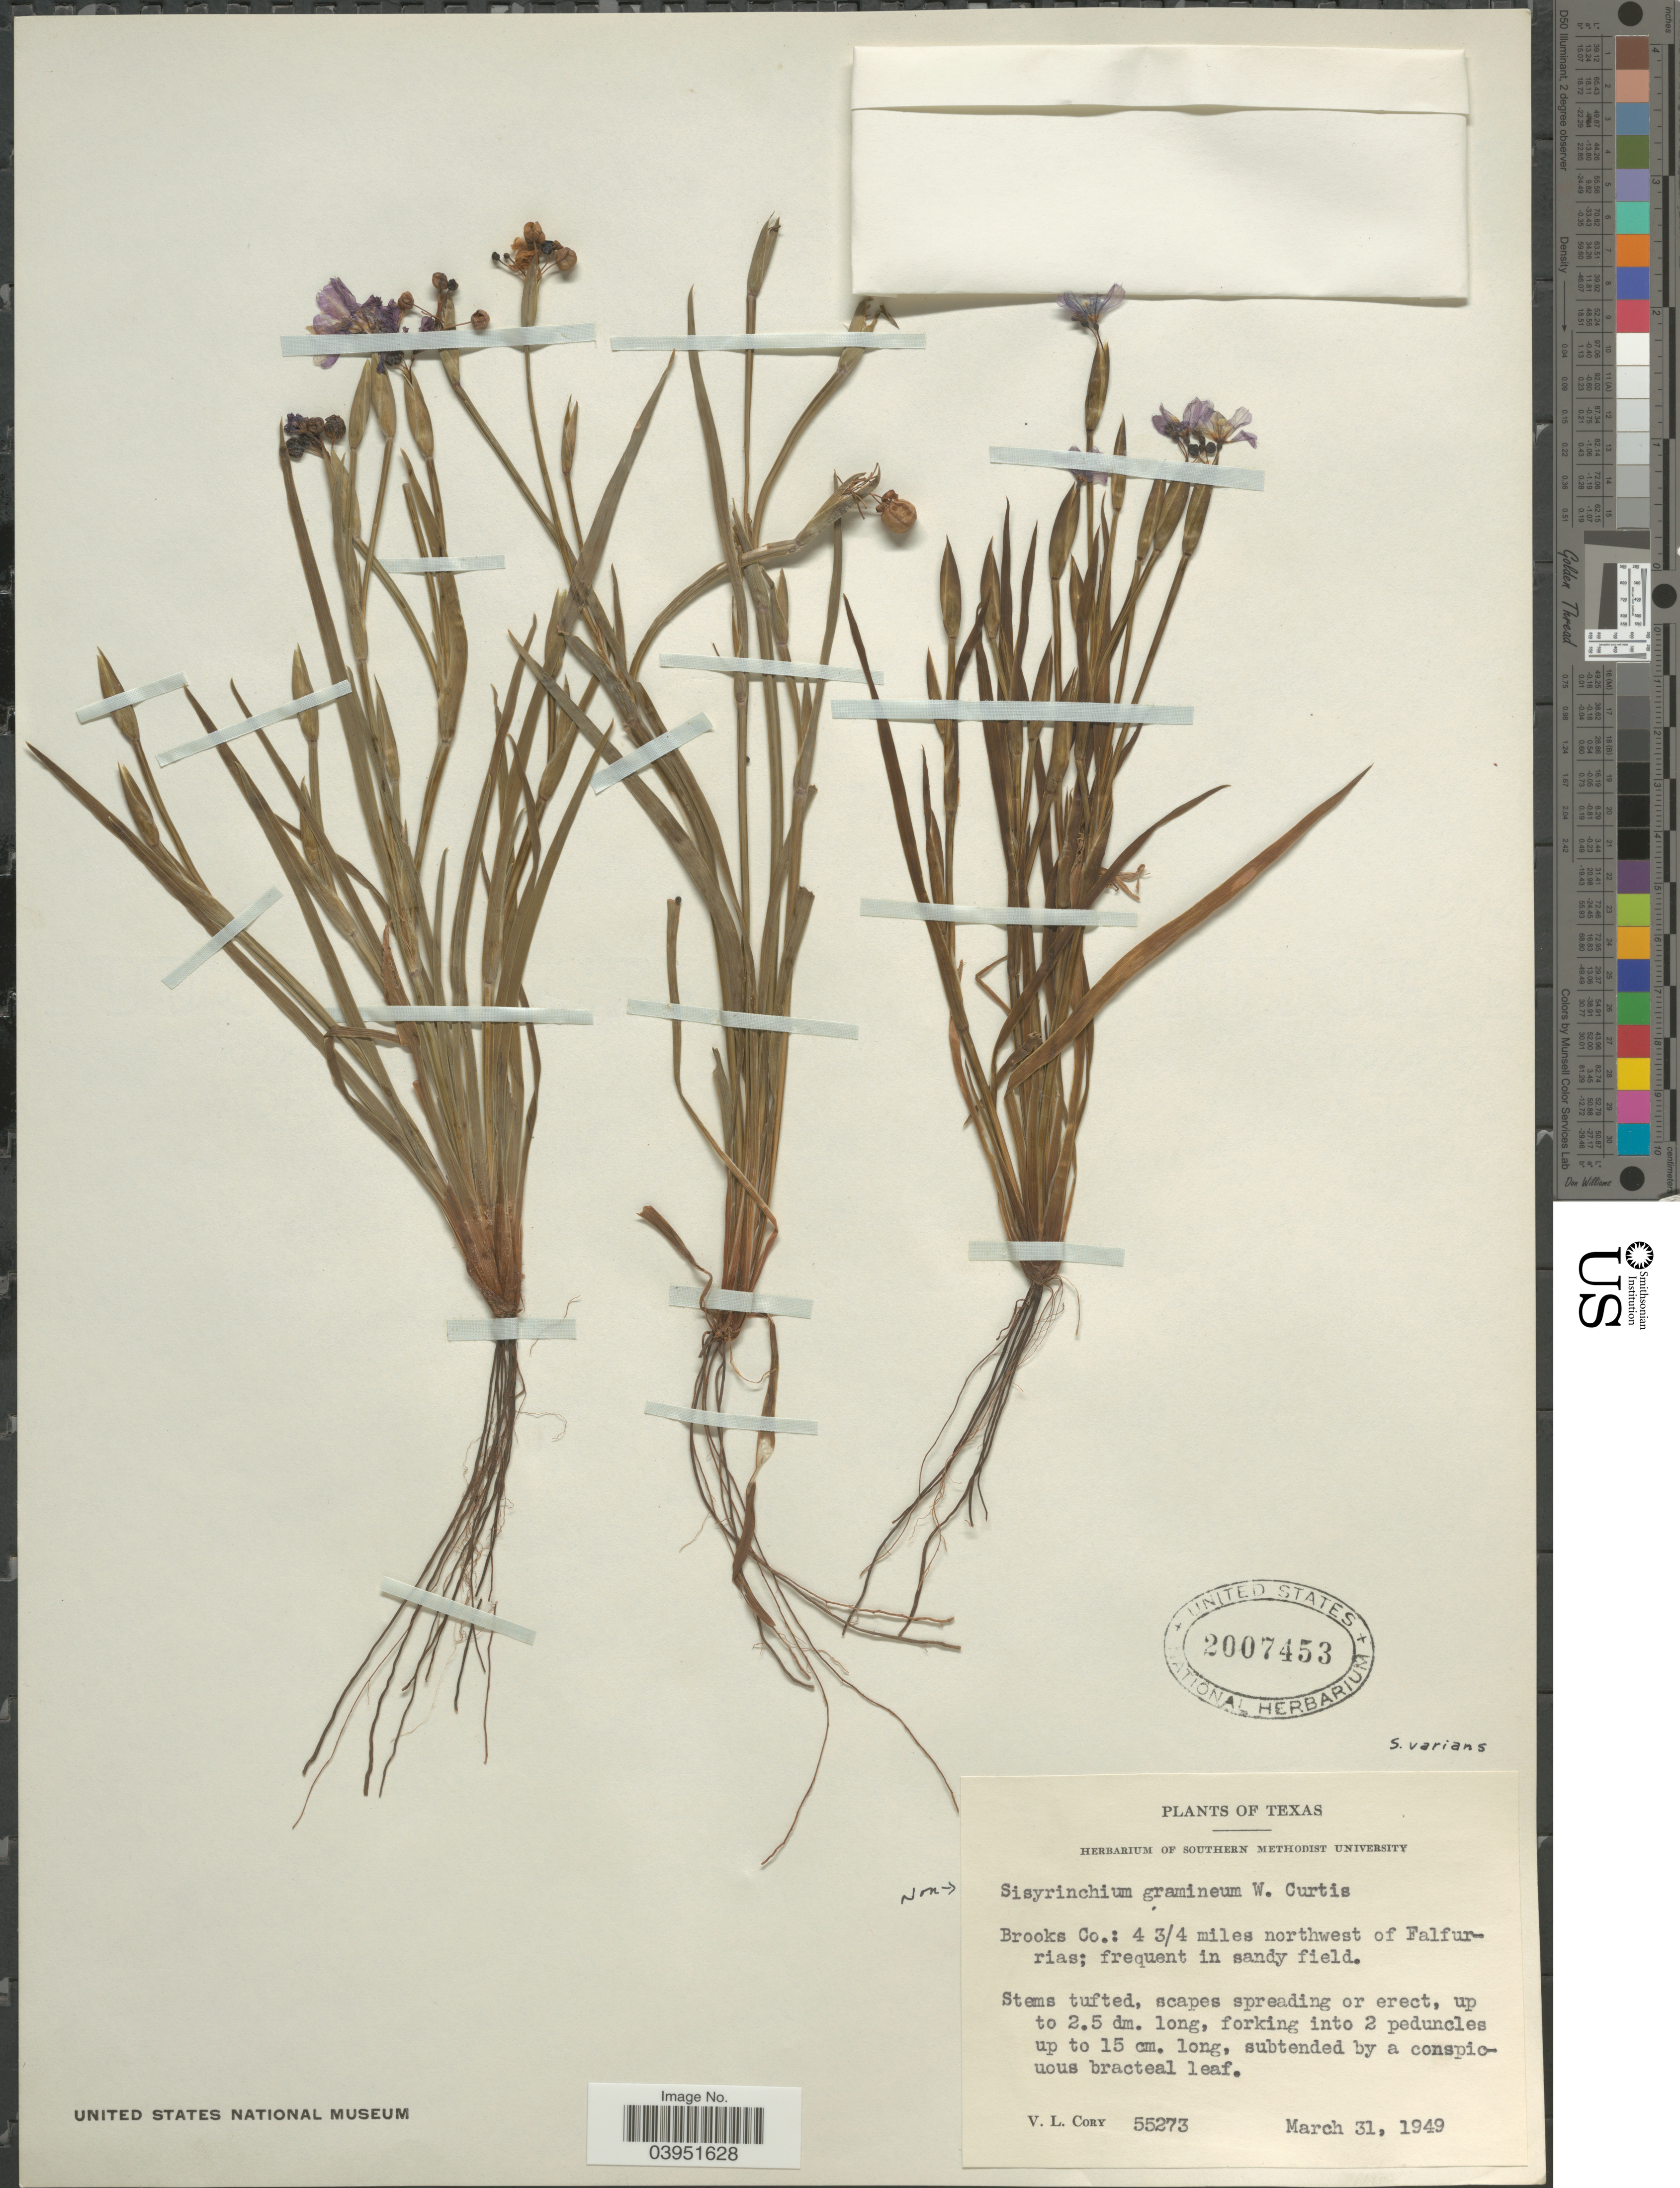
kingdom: Plantae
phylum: Tracheophyta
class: Liliopsida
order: Asparagales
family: Iridaceae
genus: Sisyrinchium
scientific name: Sisyrinchium varians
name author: E.P. Bicknell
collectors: V. Cory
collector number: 55273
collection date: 1949-03-31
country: United States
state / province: Texas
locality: Brooks Co.: 4 3/4 miles northwest of Falfurrias.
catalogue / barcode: US 2007453